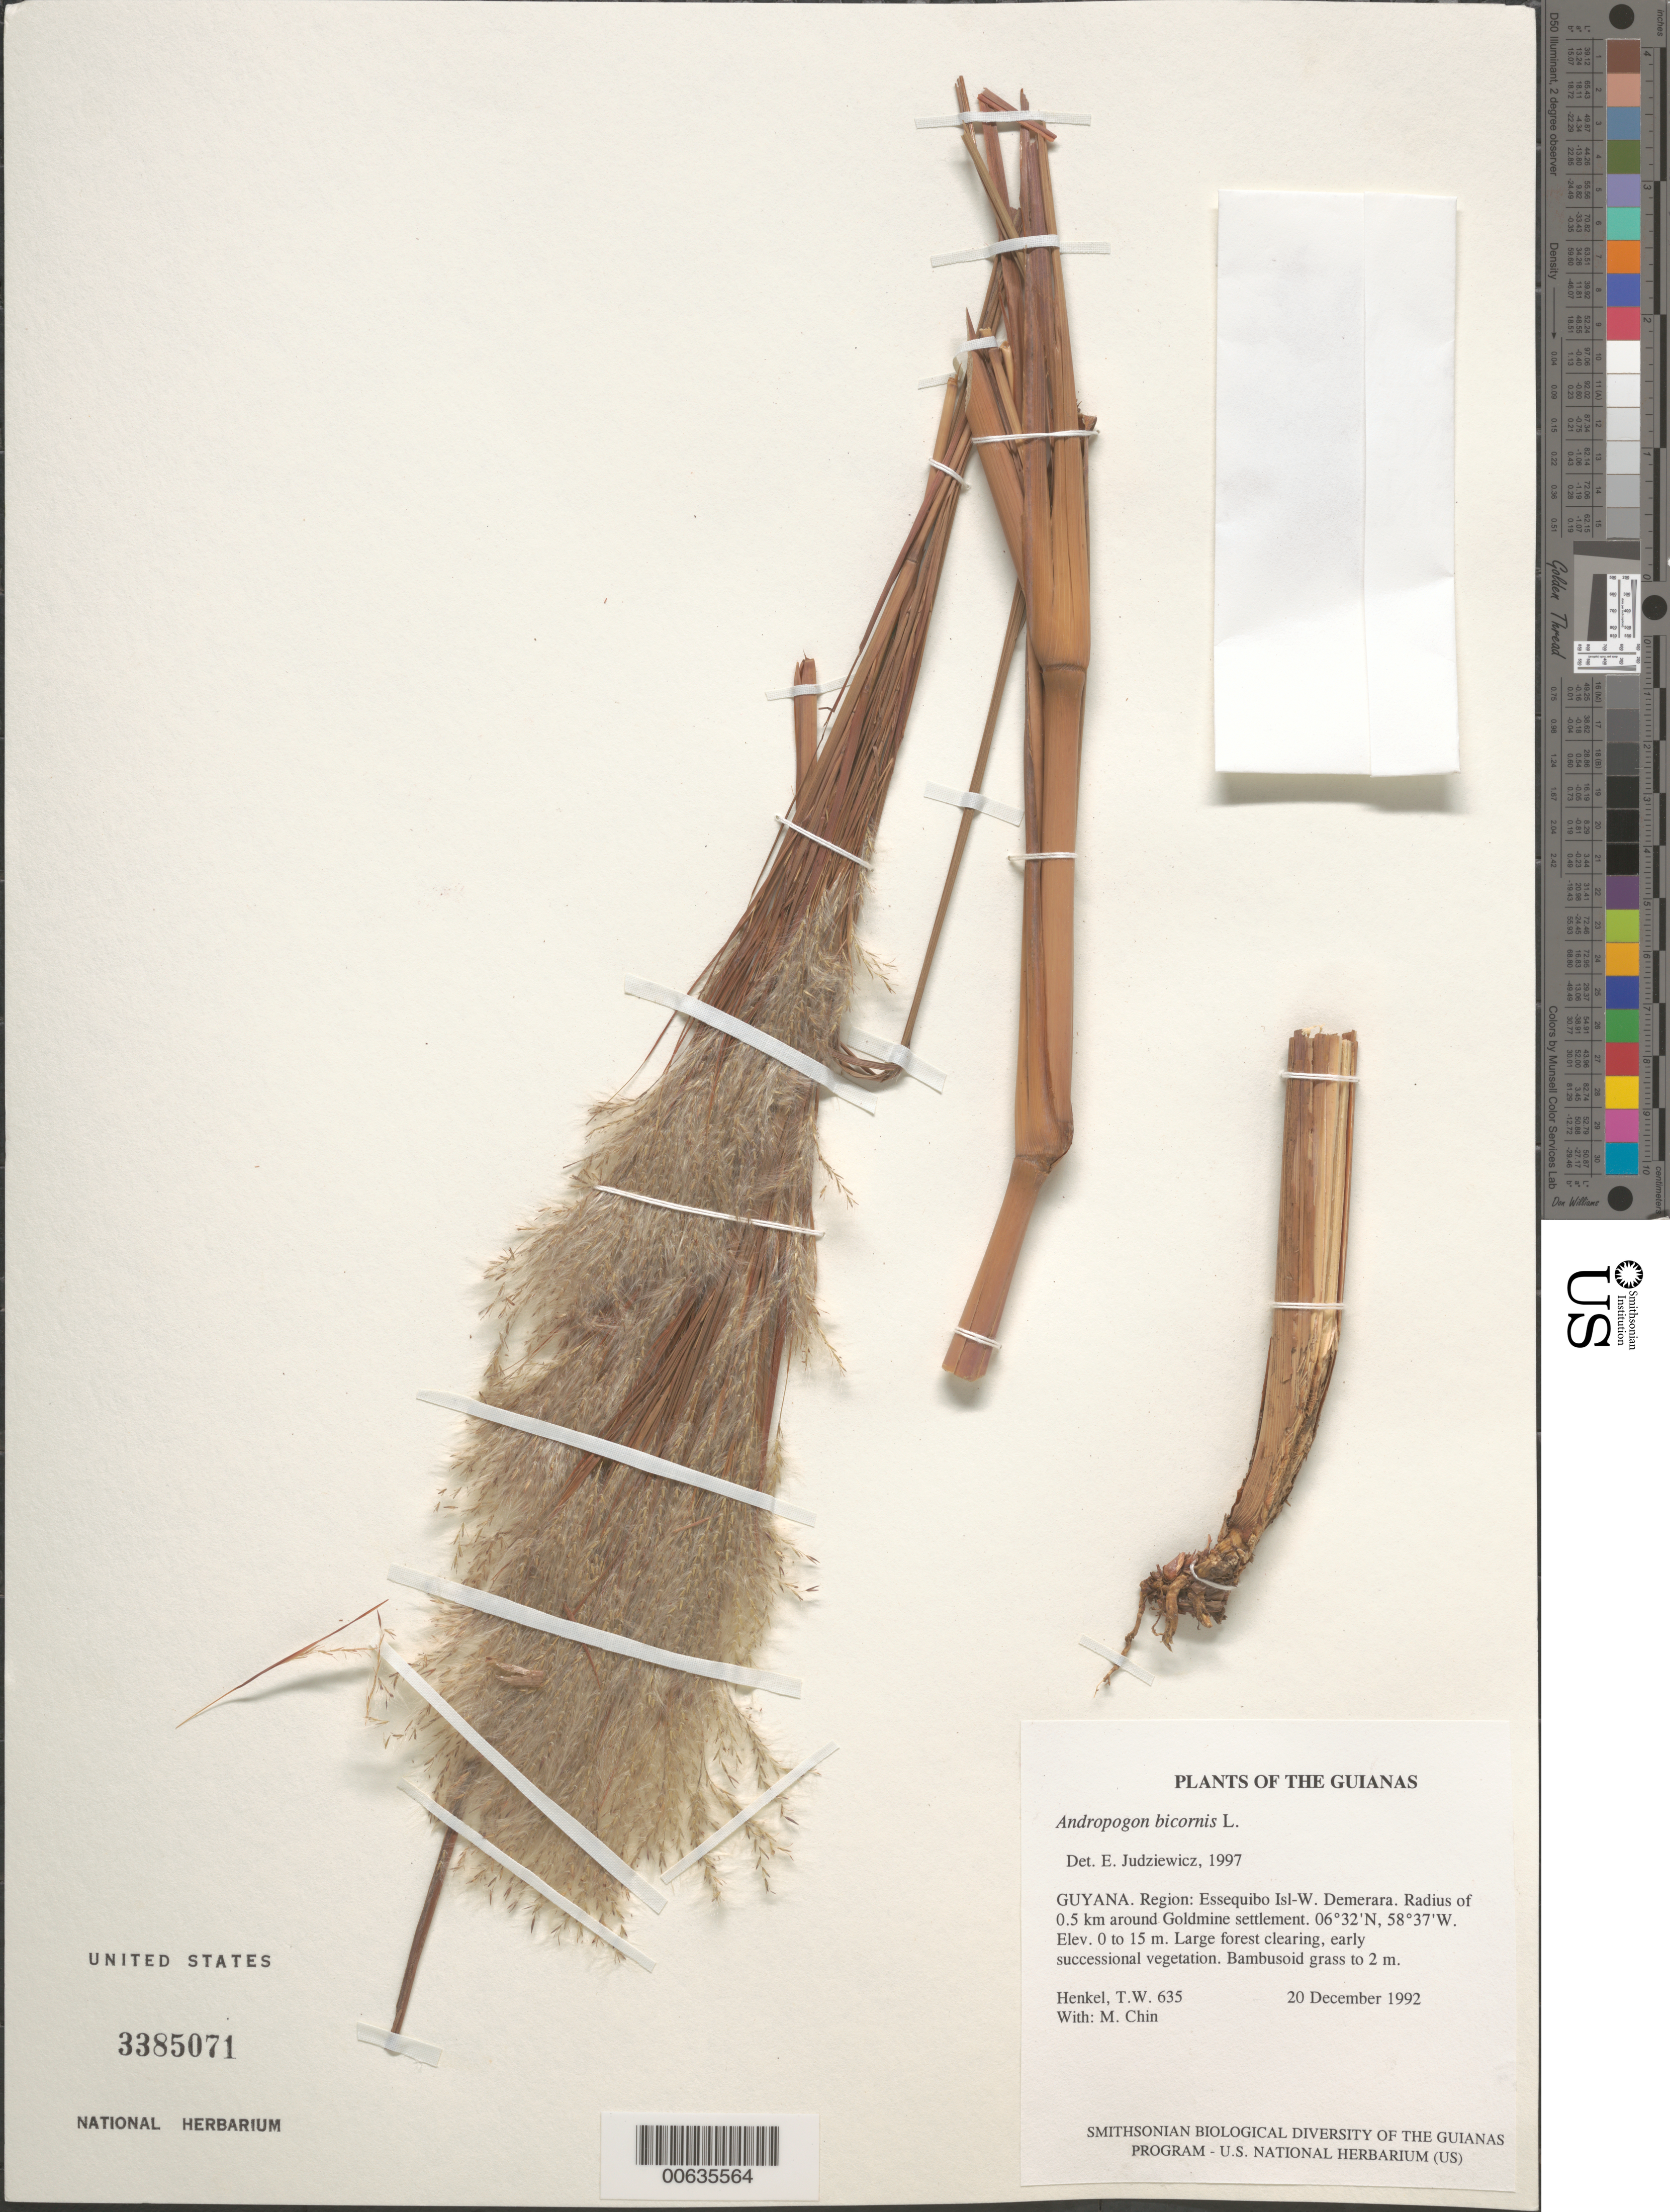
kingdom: Plantae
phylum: Tracheophyta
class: Liliopsida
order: Poales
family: Poaceae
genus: Andropogon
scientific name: Andropogon bicornis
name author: L.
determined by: Judziewicz, E. J.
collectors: T. Henkel & M. Chin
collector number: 635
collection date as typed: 20 December 1992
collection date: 1992-12-20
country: Guyana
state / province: Essequibo Isl-W. Demerara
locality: Radius of 0.5 km around Goldmine settlement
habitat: Large forest clearing, early successional vegetation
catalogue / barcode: US 3385071